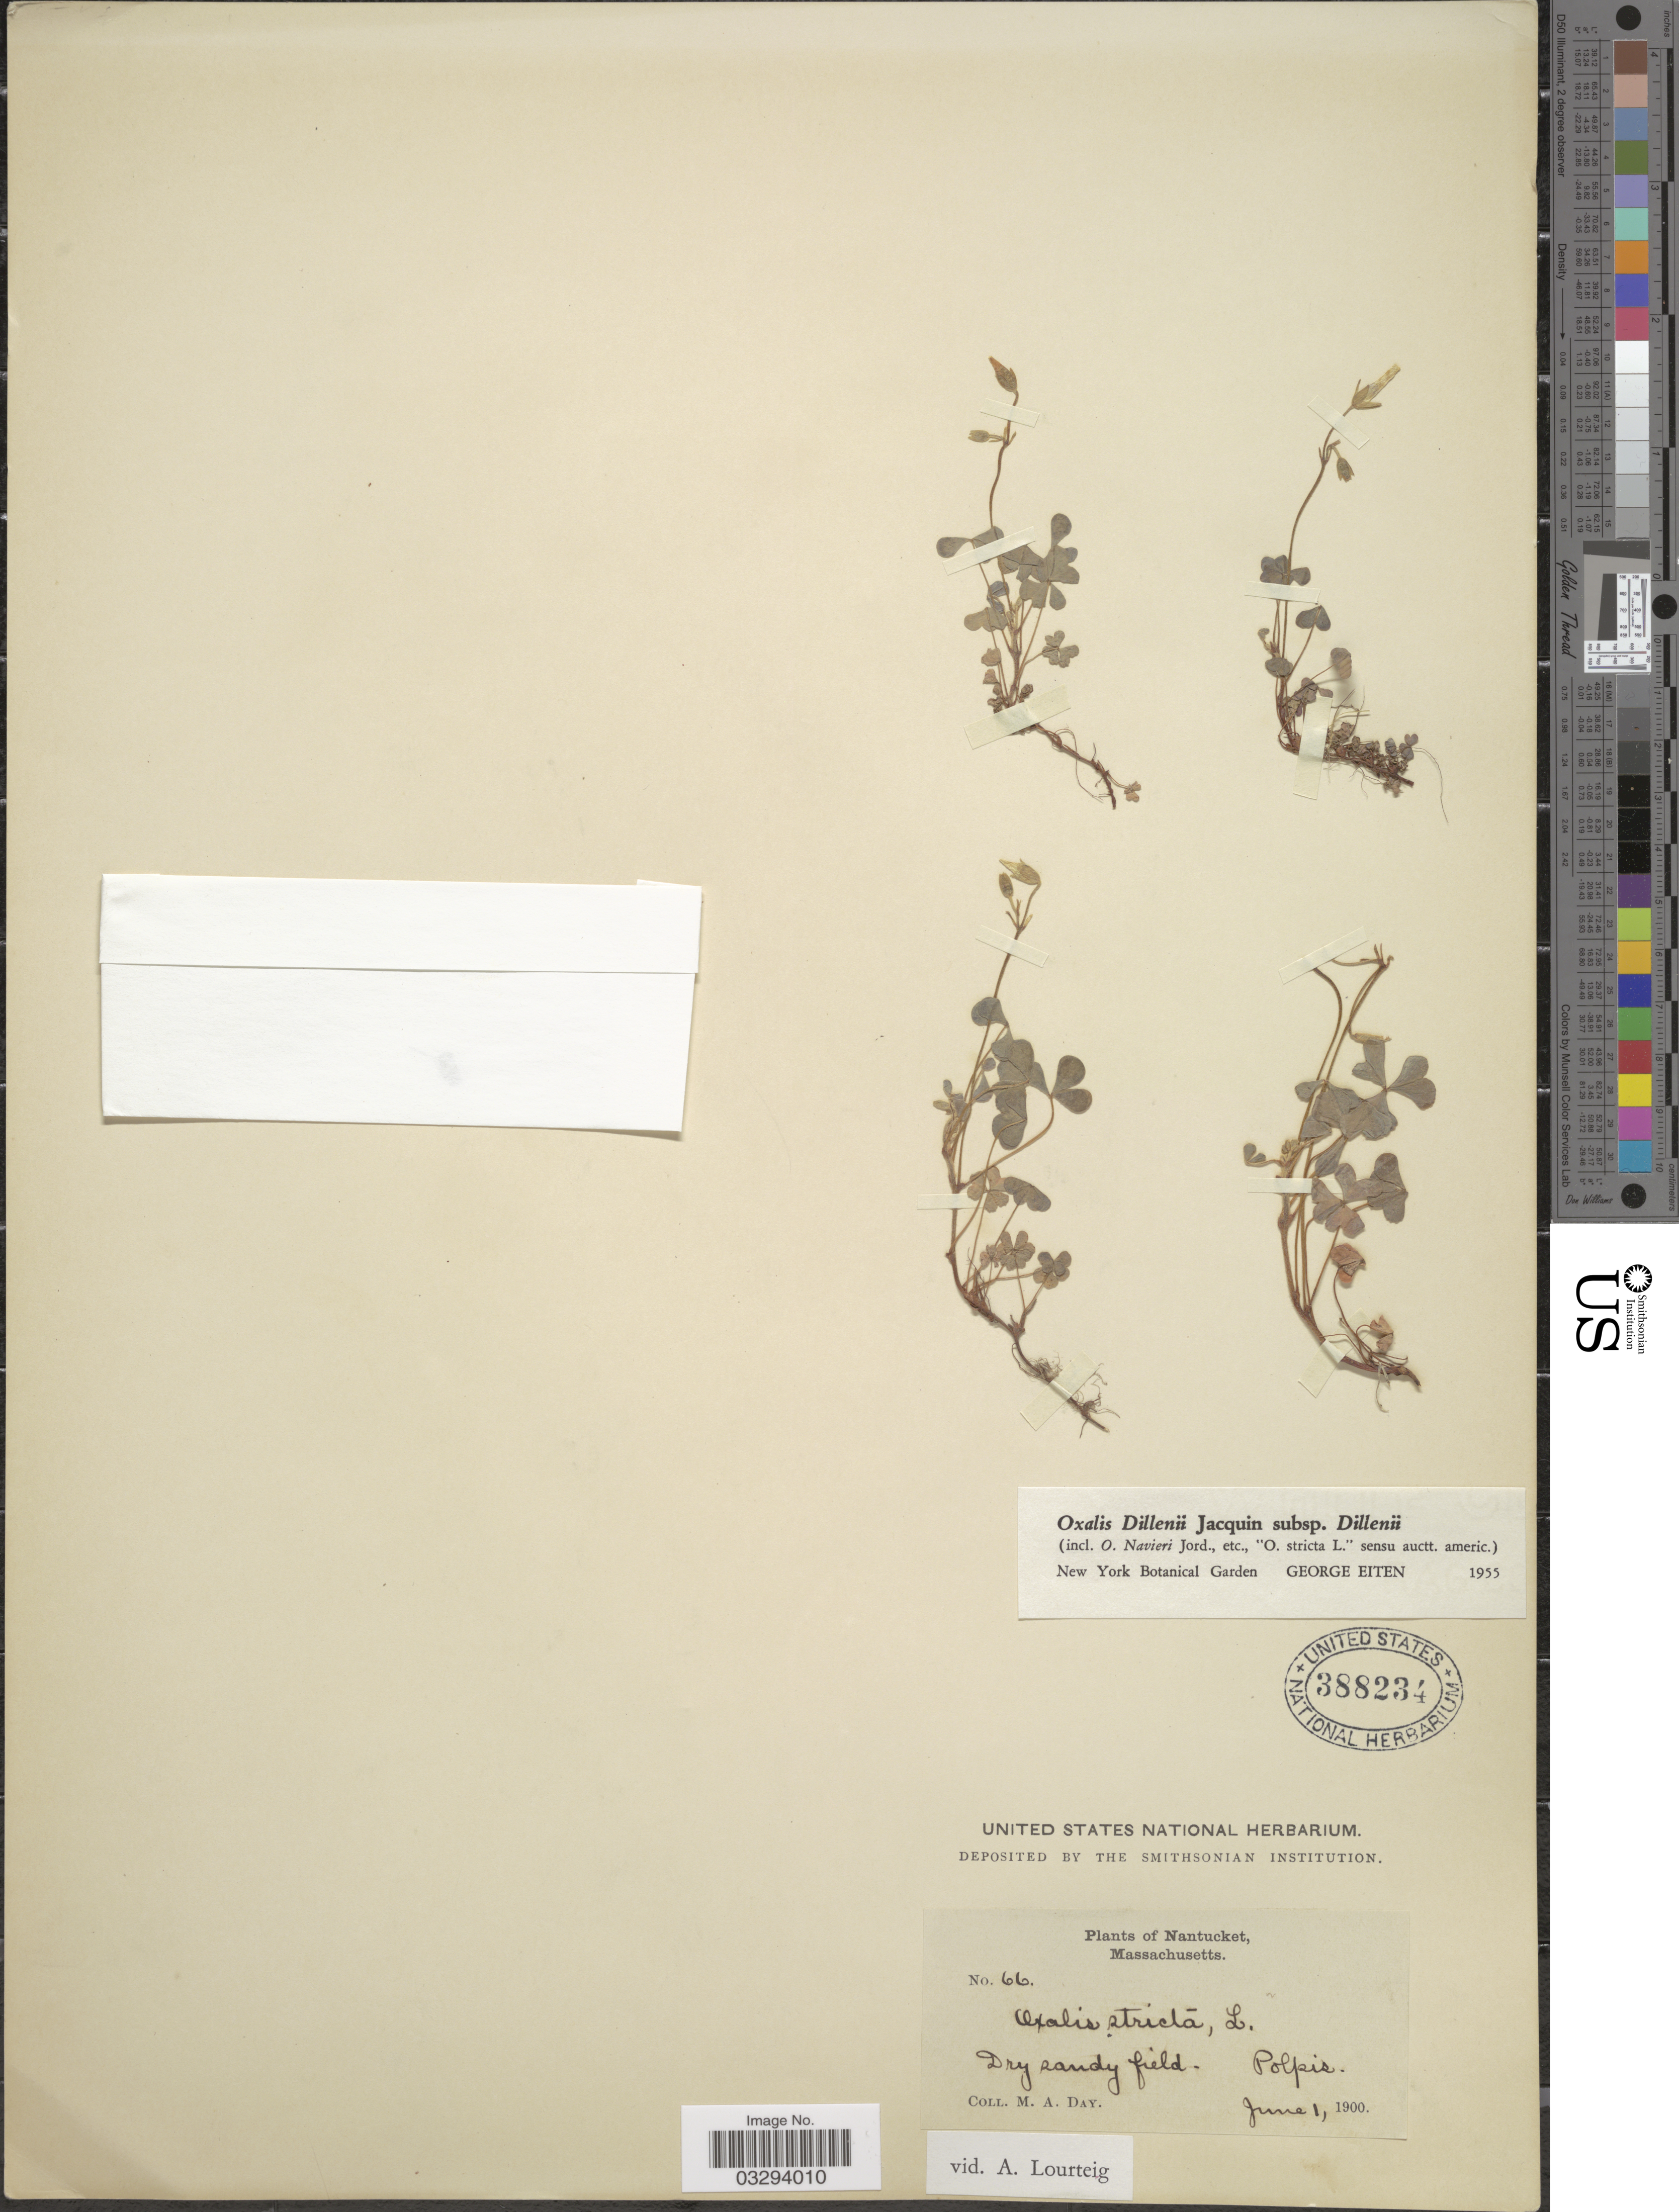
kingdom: Plantae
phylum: Tracheophyta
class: Magnoliopsida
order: Oxalidales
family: Oxalidaceae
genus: Oxalis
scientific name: Oxalis sp.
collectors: M. Day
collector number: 66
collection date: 1900-06-01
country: United States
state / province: Massachusetts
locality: Nantucket. Polpis.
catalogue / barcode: US 388234